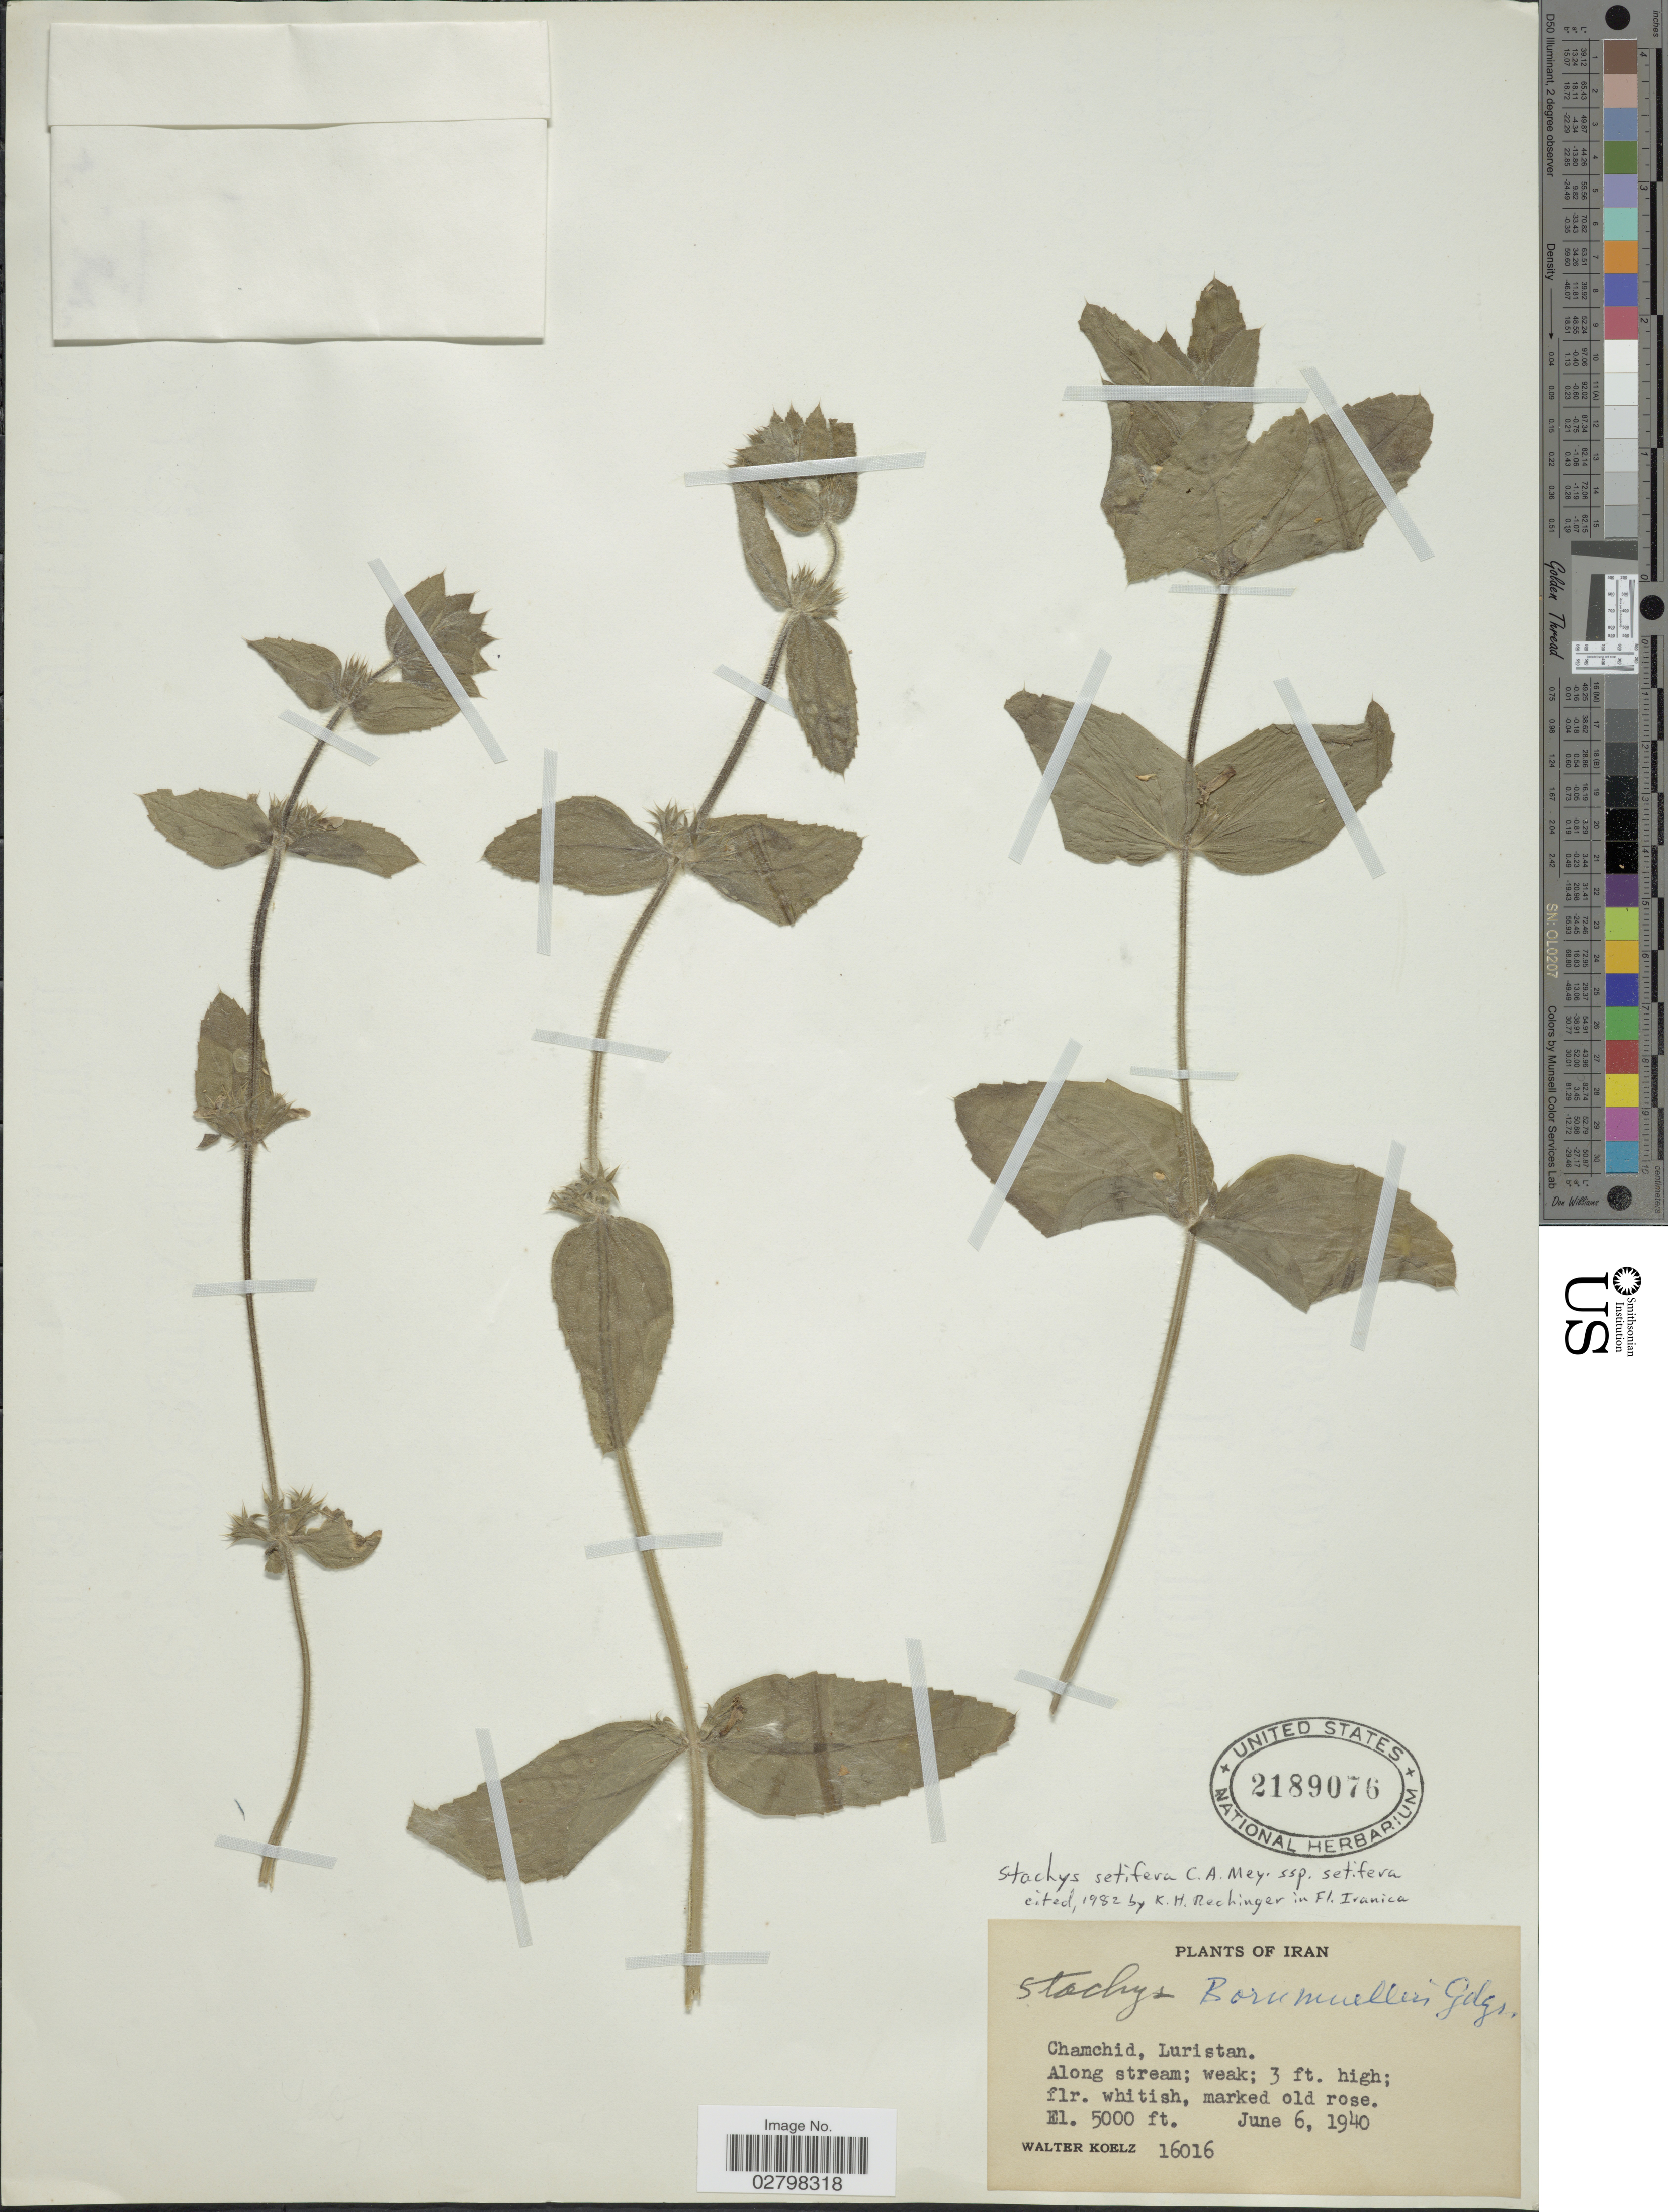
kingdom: Plantae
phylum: Tracheophyta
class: Magnoliopsida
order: Lamiales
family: Lamiaceae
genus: Stachys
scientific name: Stachys setifera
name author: C.A. Mey.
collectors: W. N. Koelz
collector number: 16016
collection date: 1940-06-06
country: Iran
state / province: Lorestan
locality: Chamchid, Luristan.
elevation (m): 1524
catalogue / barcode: US 2189076